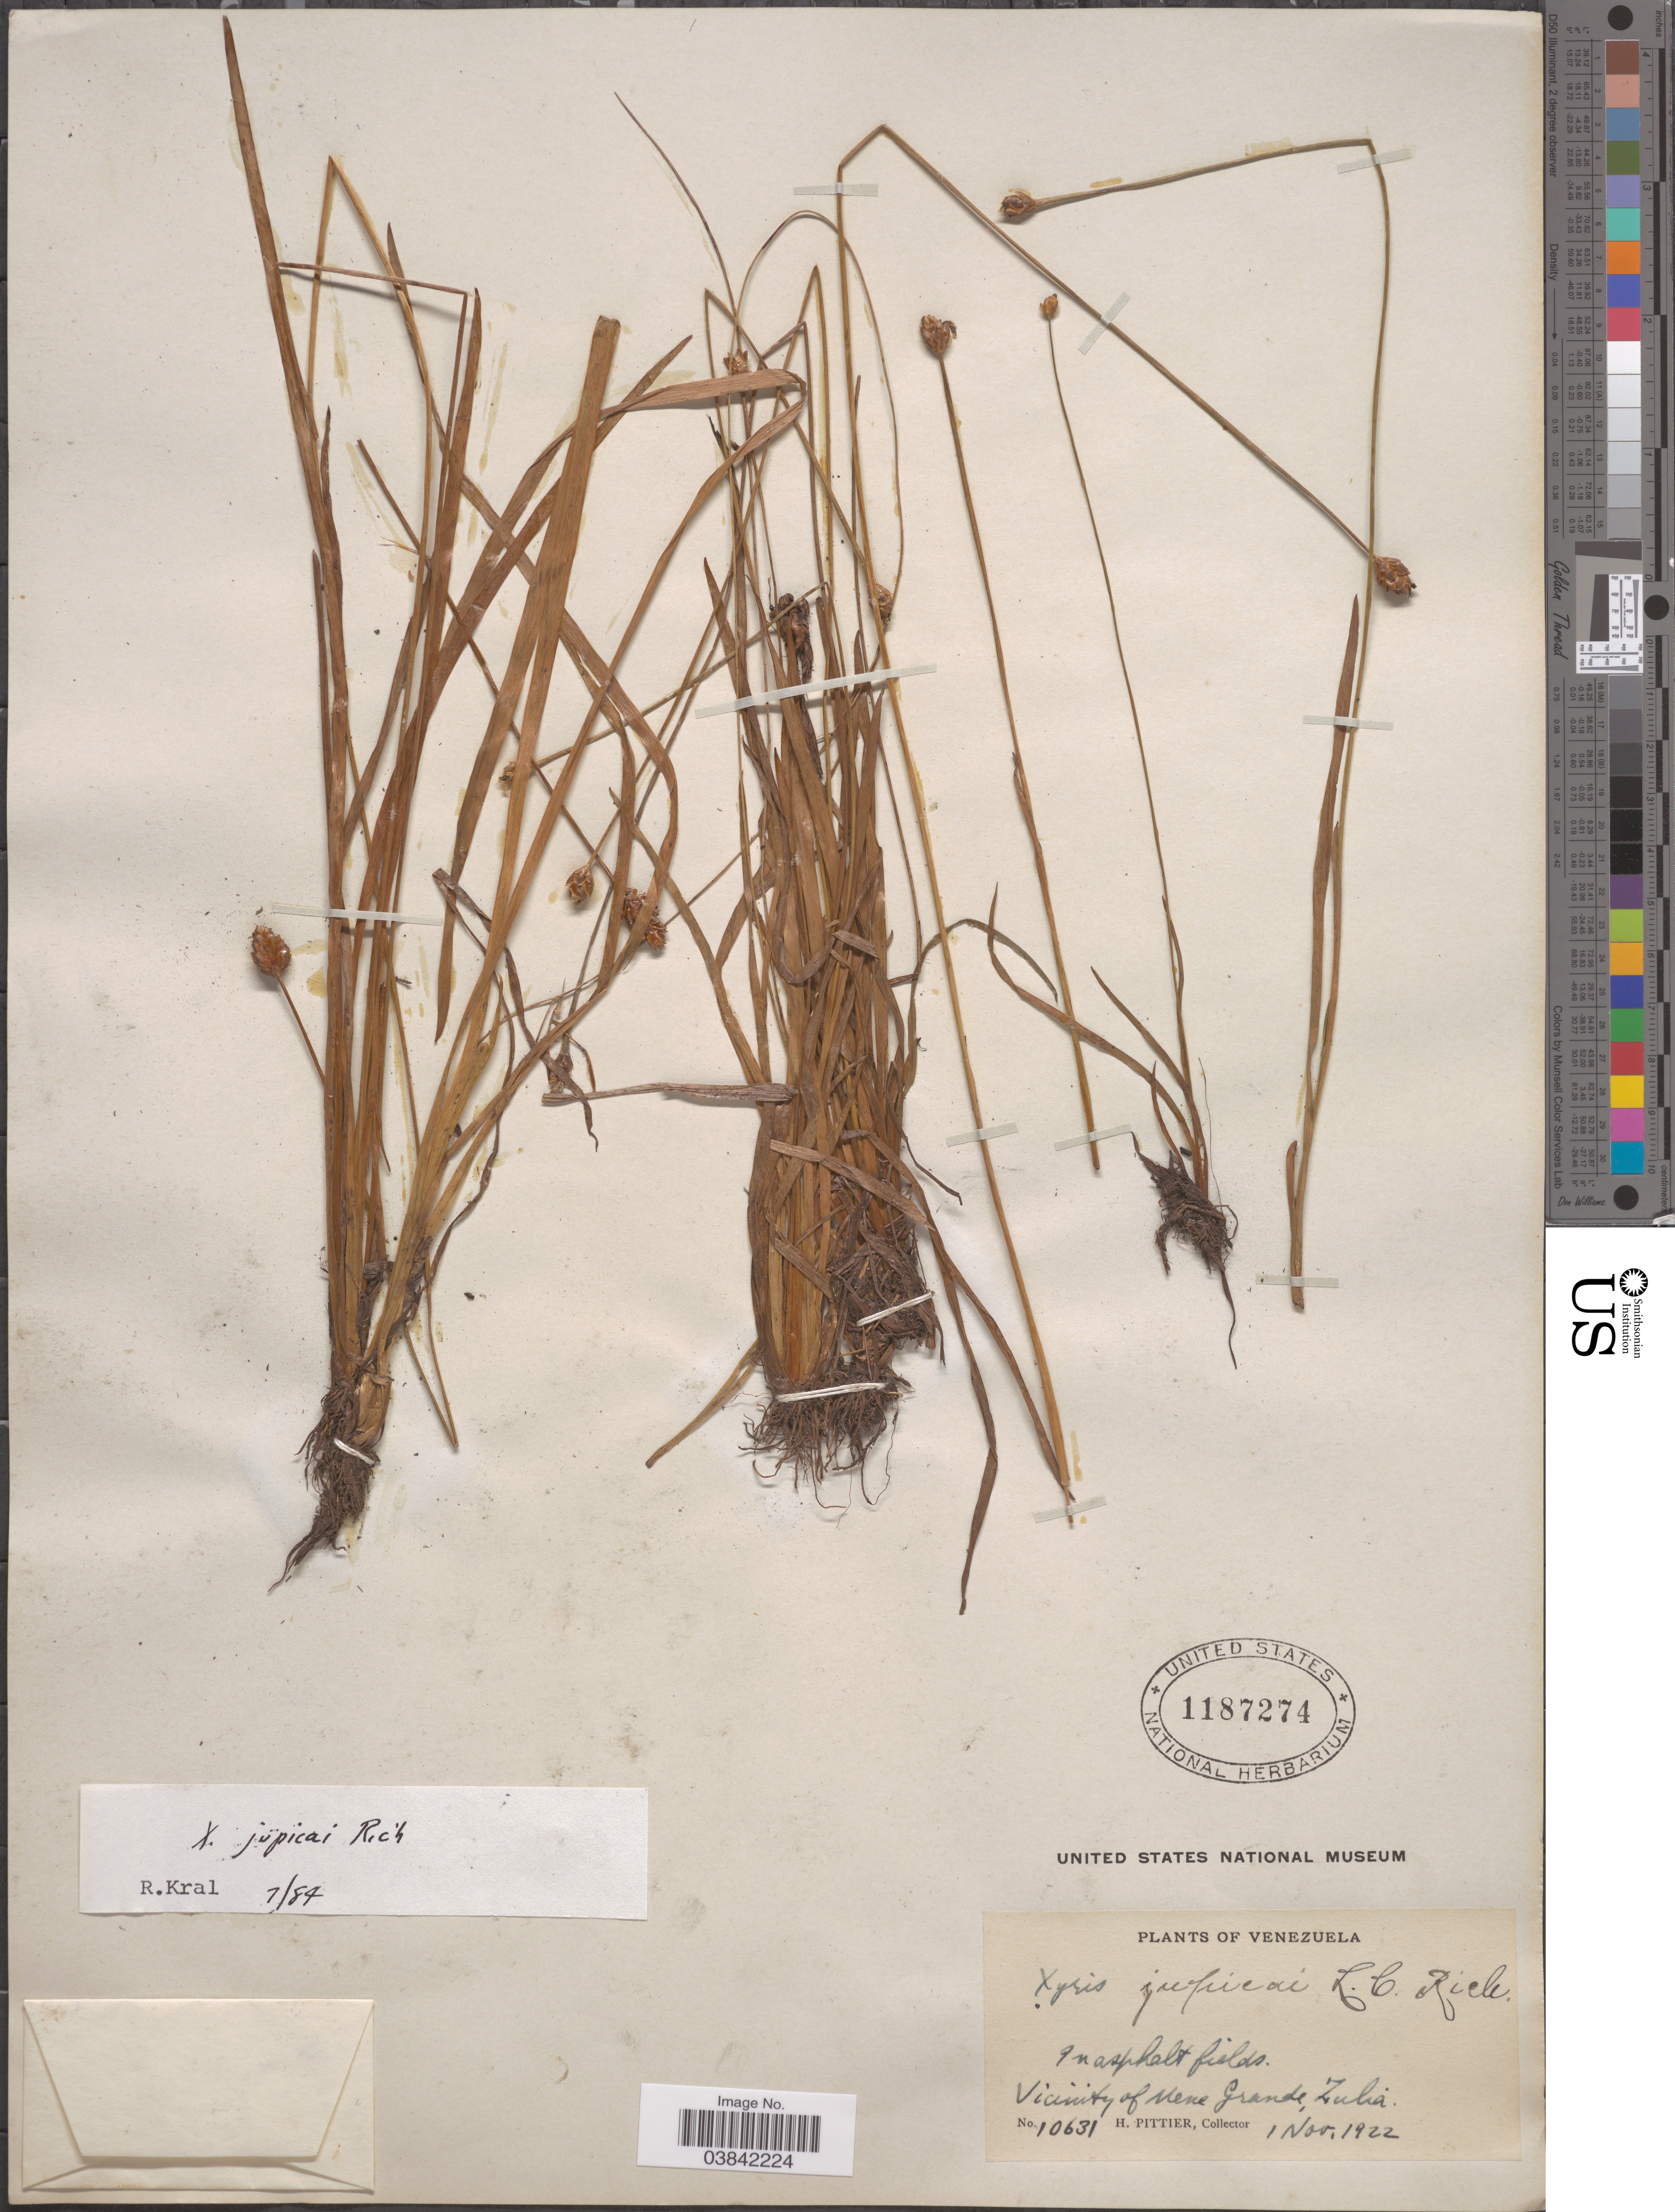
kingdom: Plantae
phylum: Tracheophyta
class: Liliopsida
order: Poales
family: Xyridaceae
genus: Xyris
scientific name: Xyris jupicai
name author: Rich.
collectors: H. F. Pittier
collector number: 10631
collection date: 1922-11-01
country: Venezuela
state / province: Zulia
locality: Vicinity of Mene Grande.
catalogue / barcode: US 1187274